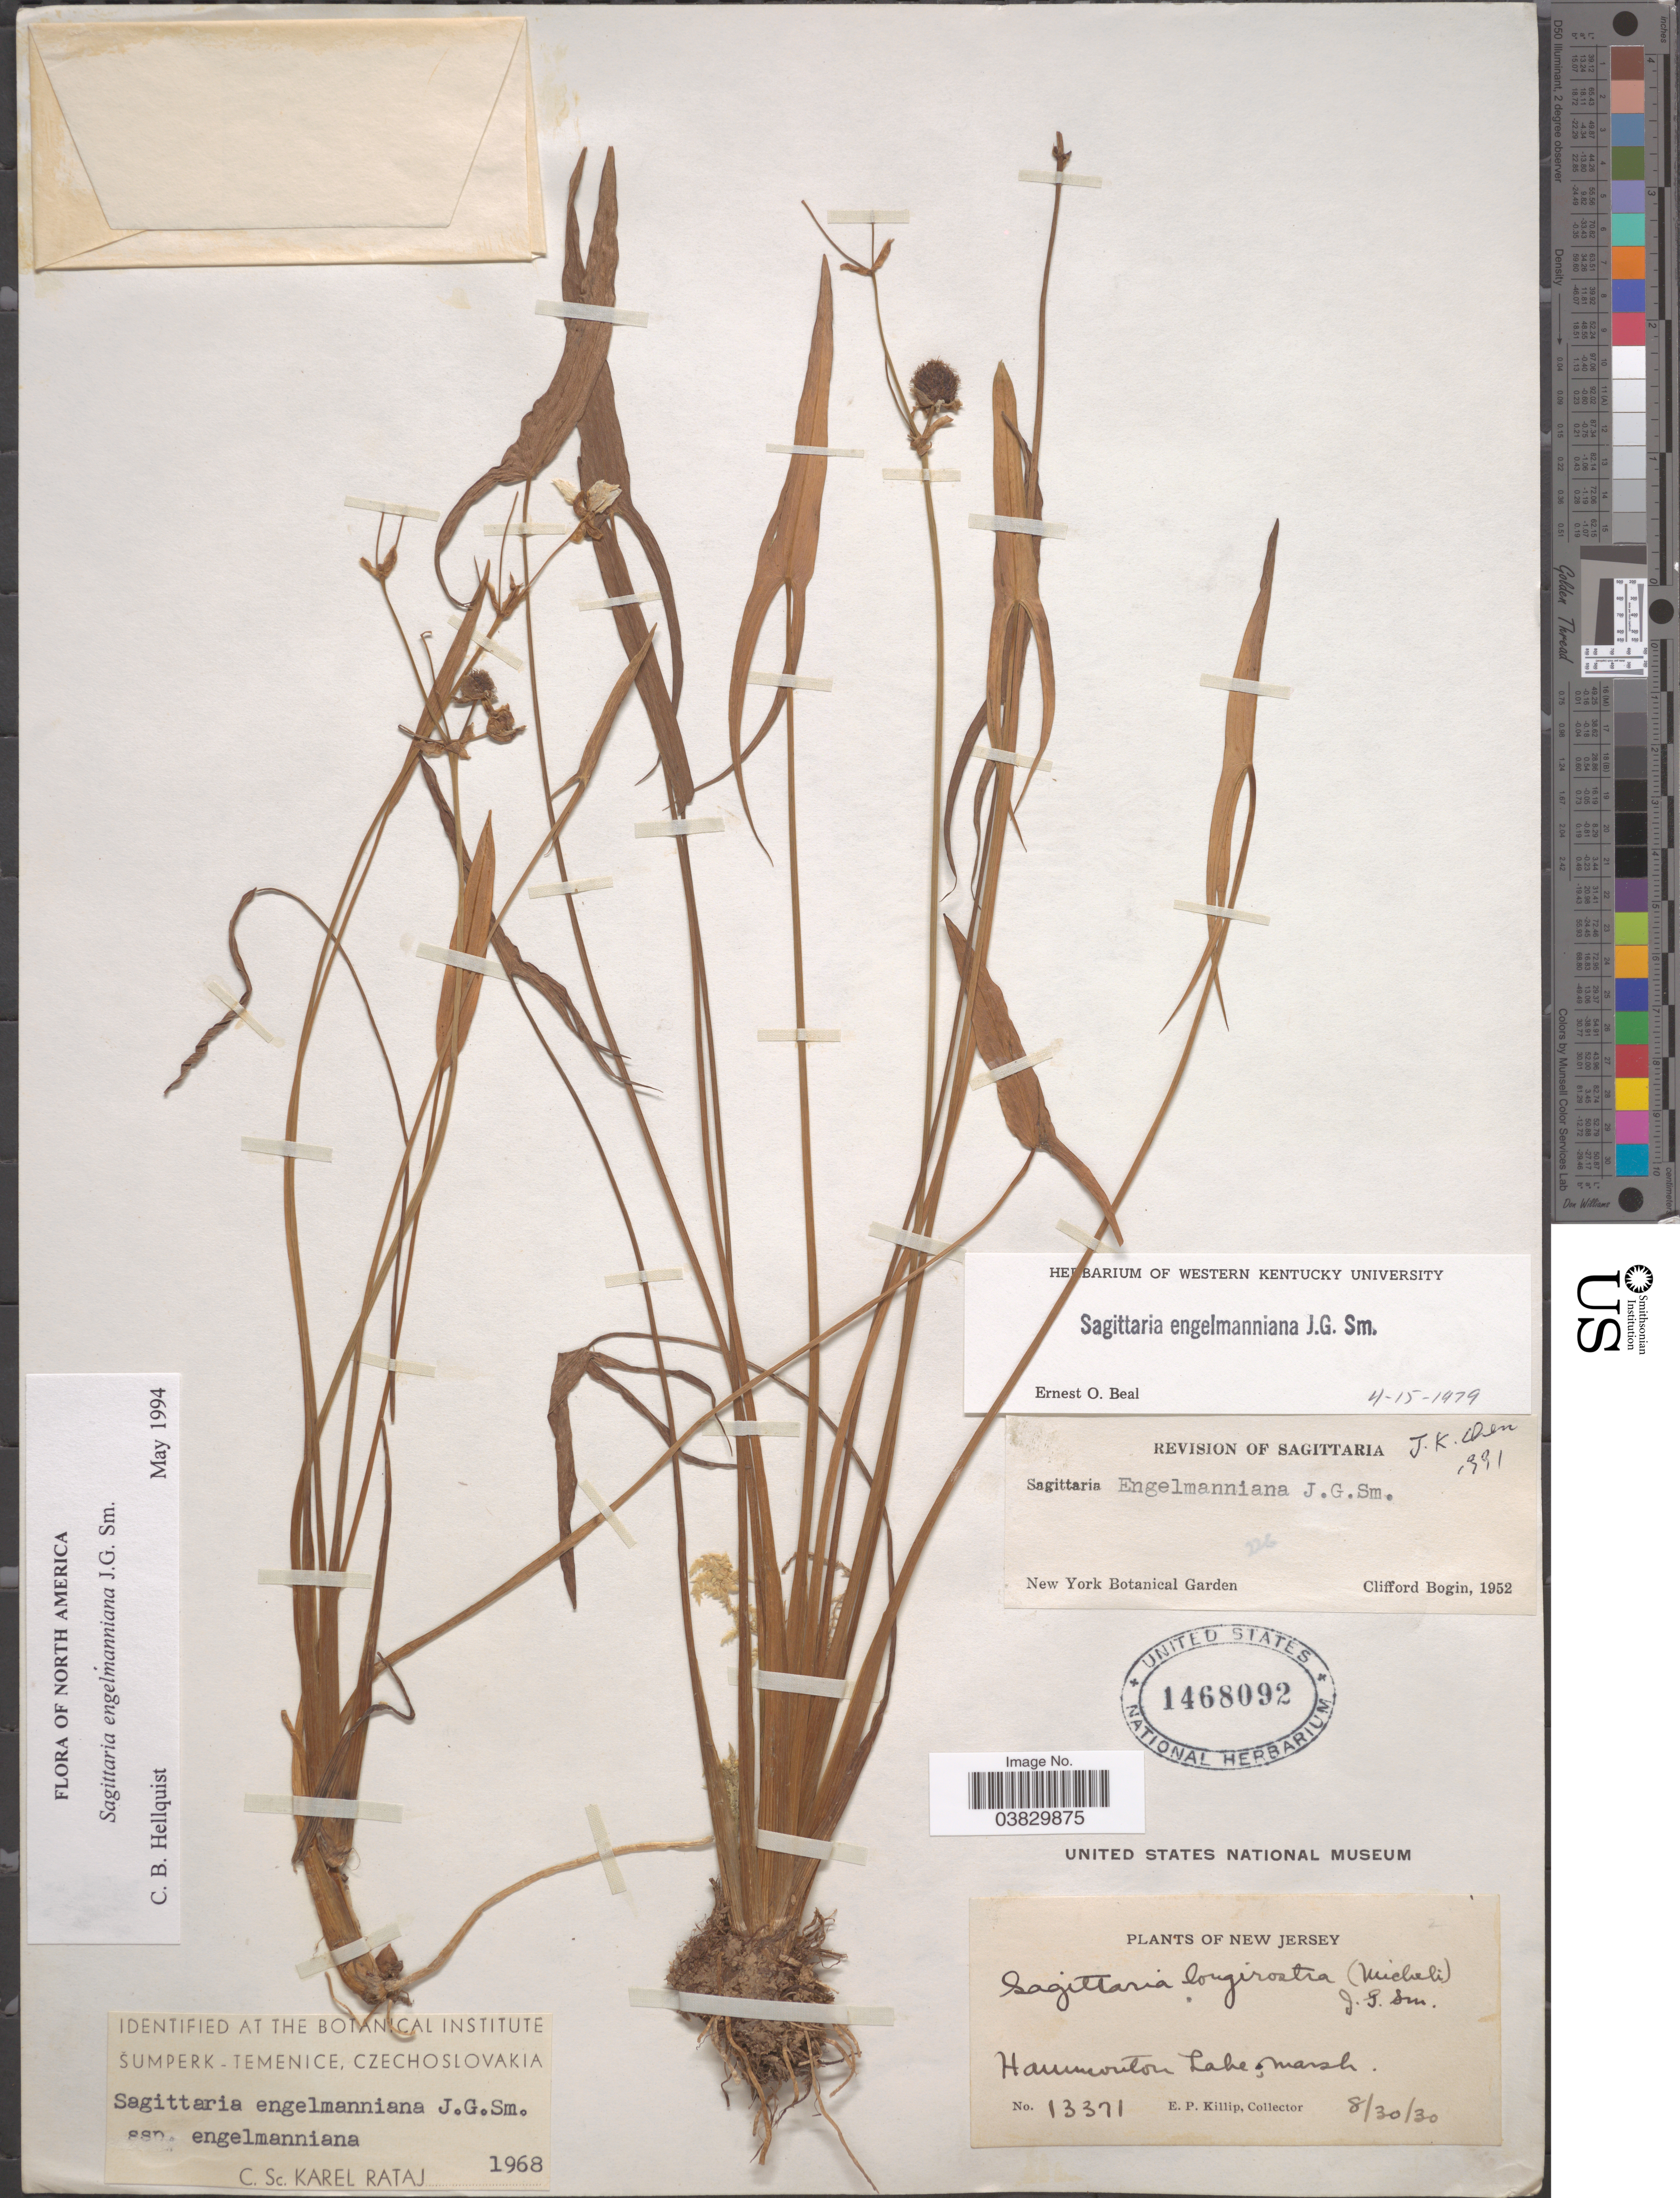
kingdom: Plantae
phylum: Tracheophyta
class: Liliopsida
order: Alismatales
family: Alismataceae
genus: Sagittaria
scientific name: Sagittaria engelmanniana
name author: J.G. Sm.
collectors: E. P. Killip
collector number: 13371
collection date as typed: Transcribed d/m/y: 30/8/30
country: United States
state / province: New Jersey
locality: Hammonton Lake, marsh.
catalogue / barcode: US 1468092